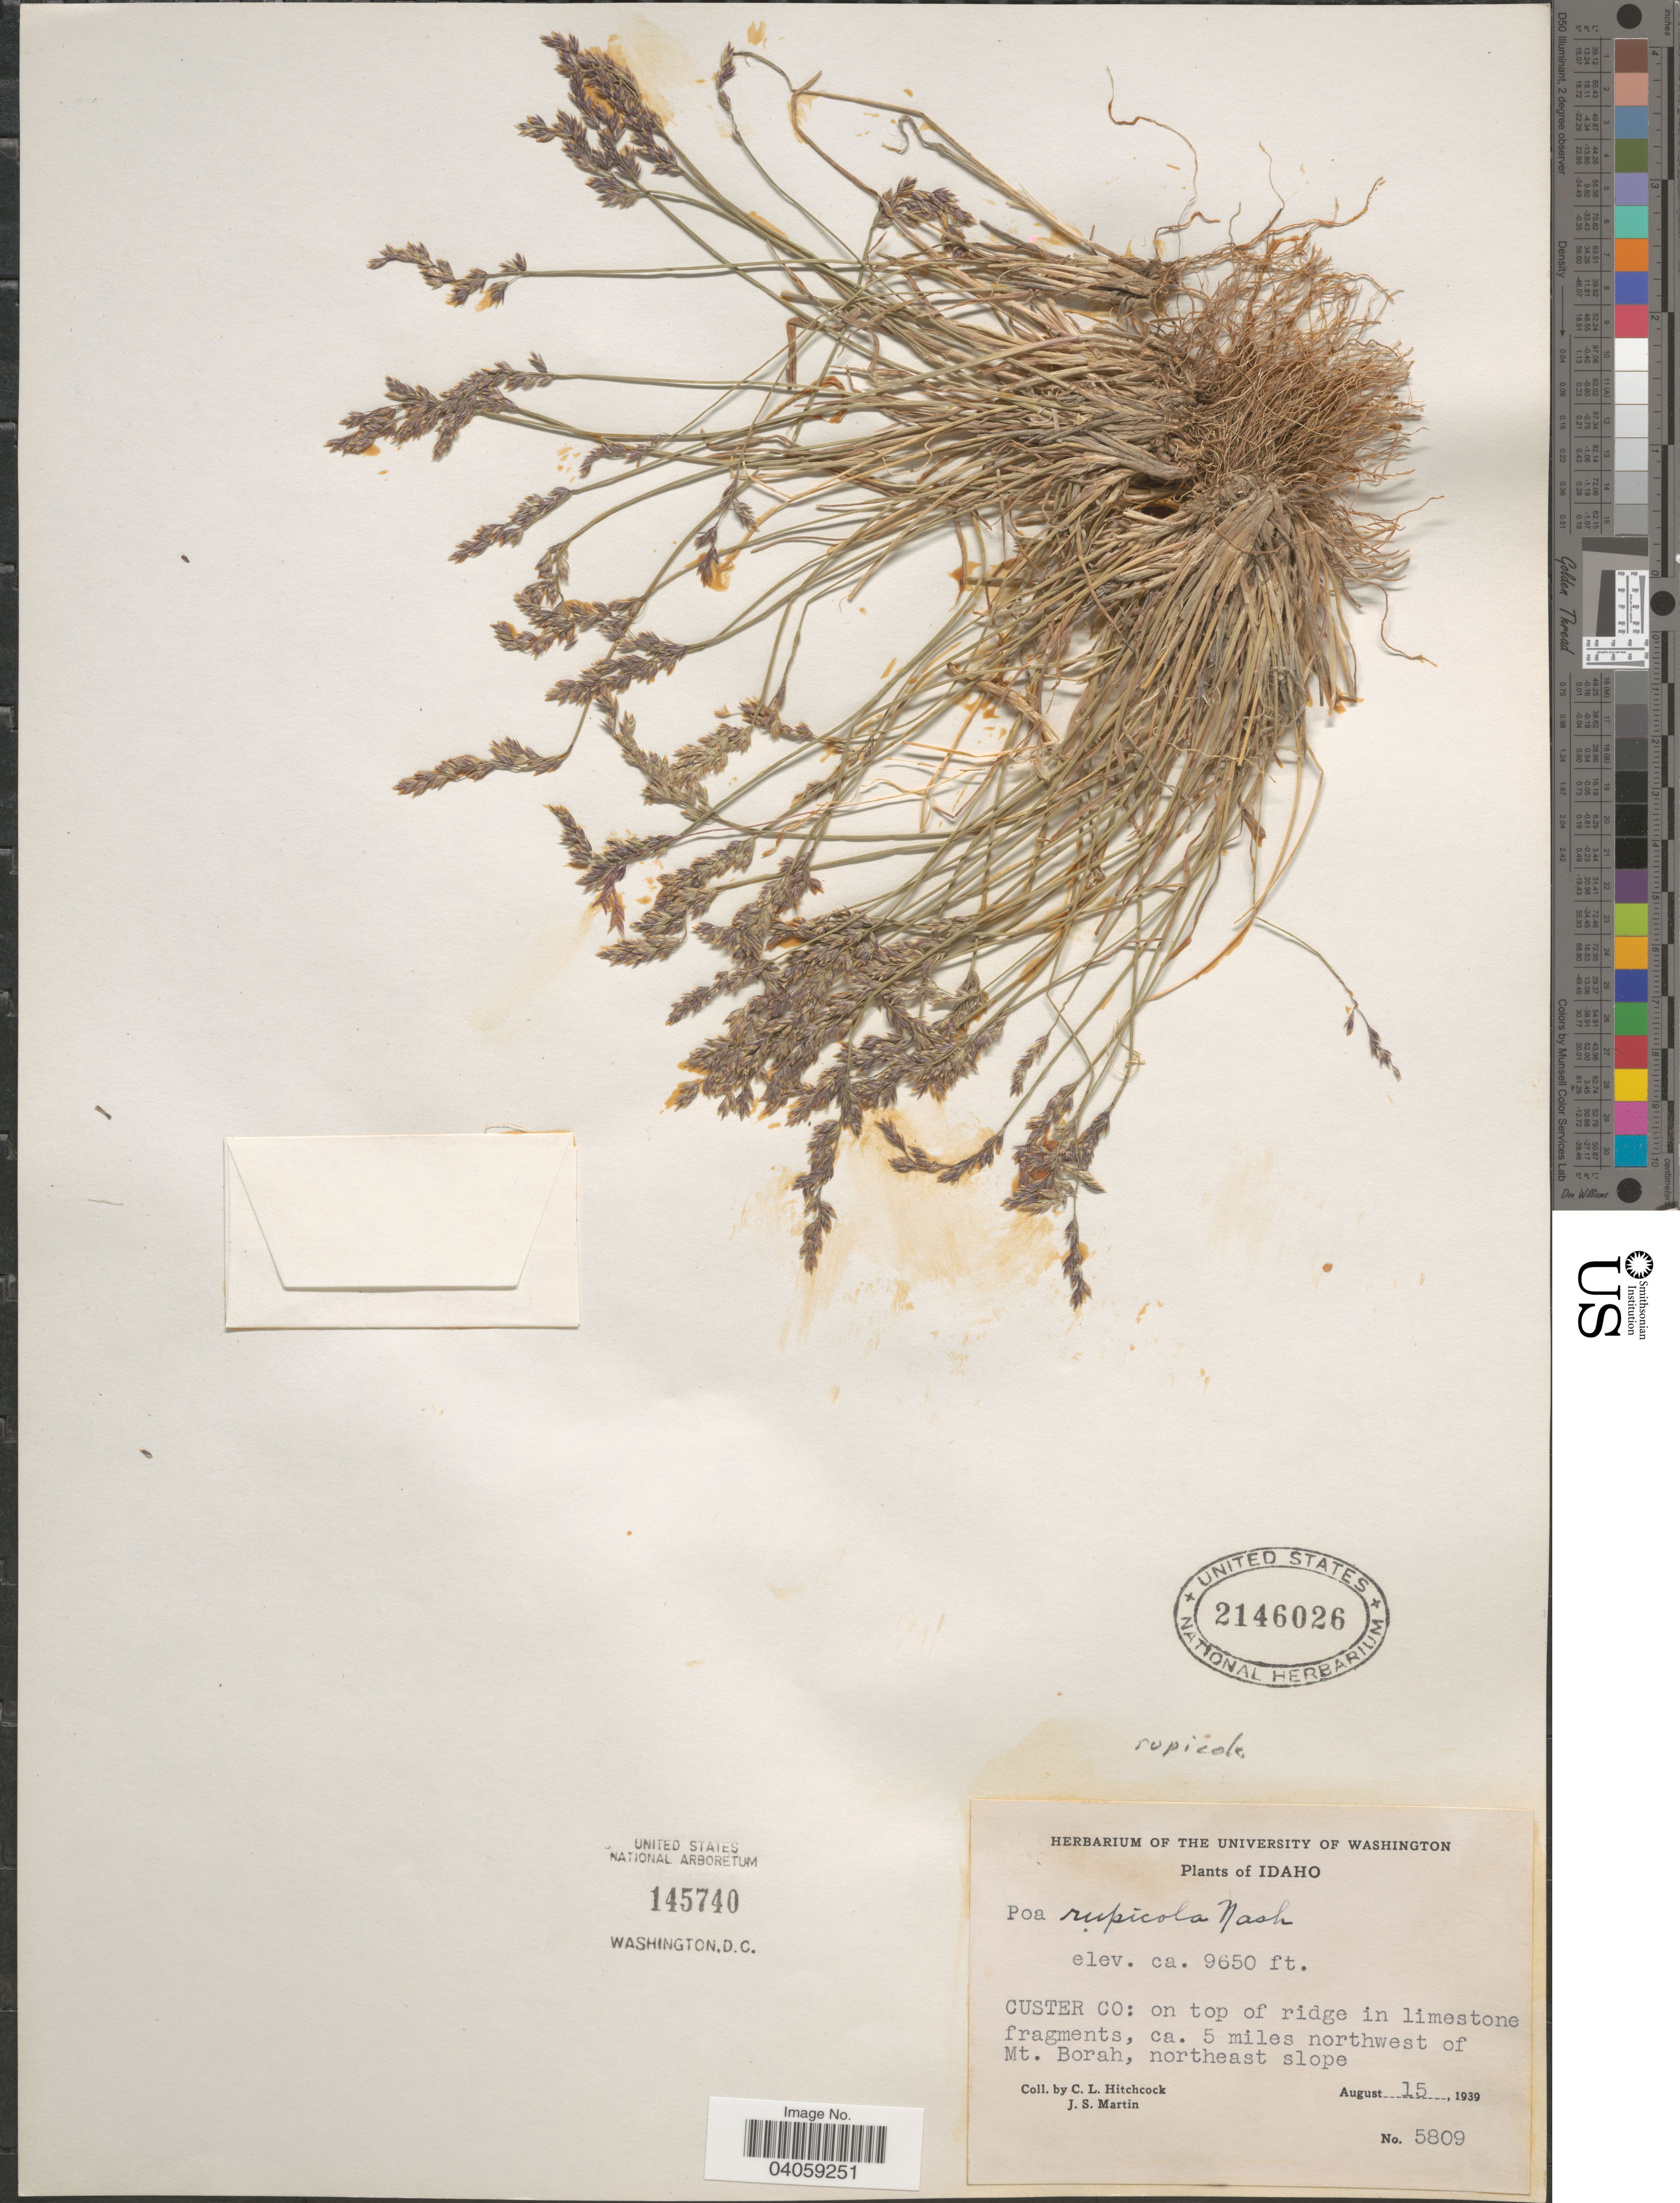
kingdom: Plantae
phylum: Tracheophyta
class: Liliopsida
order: Poales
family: Poaceae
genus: Poa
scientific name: Poa glauca subsp. rupicola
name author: (Nash) W.A. Weber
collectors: C. L. Hitchcock & J. S. Martin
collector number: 5809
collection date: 1939-08-15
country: United States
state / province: Idaho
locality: Custer Co: on top of ridge in limestone fragments, ca. 5 miles northwest of Mt. Borah, northeast slope.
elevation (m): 2941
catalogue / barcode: US 2146026